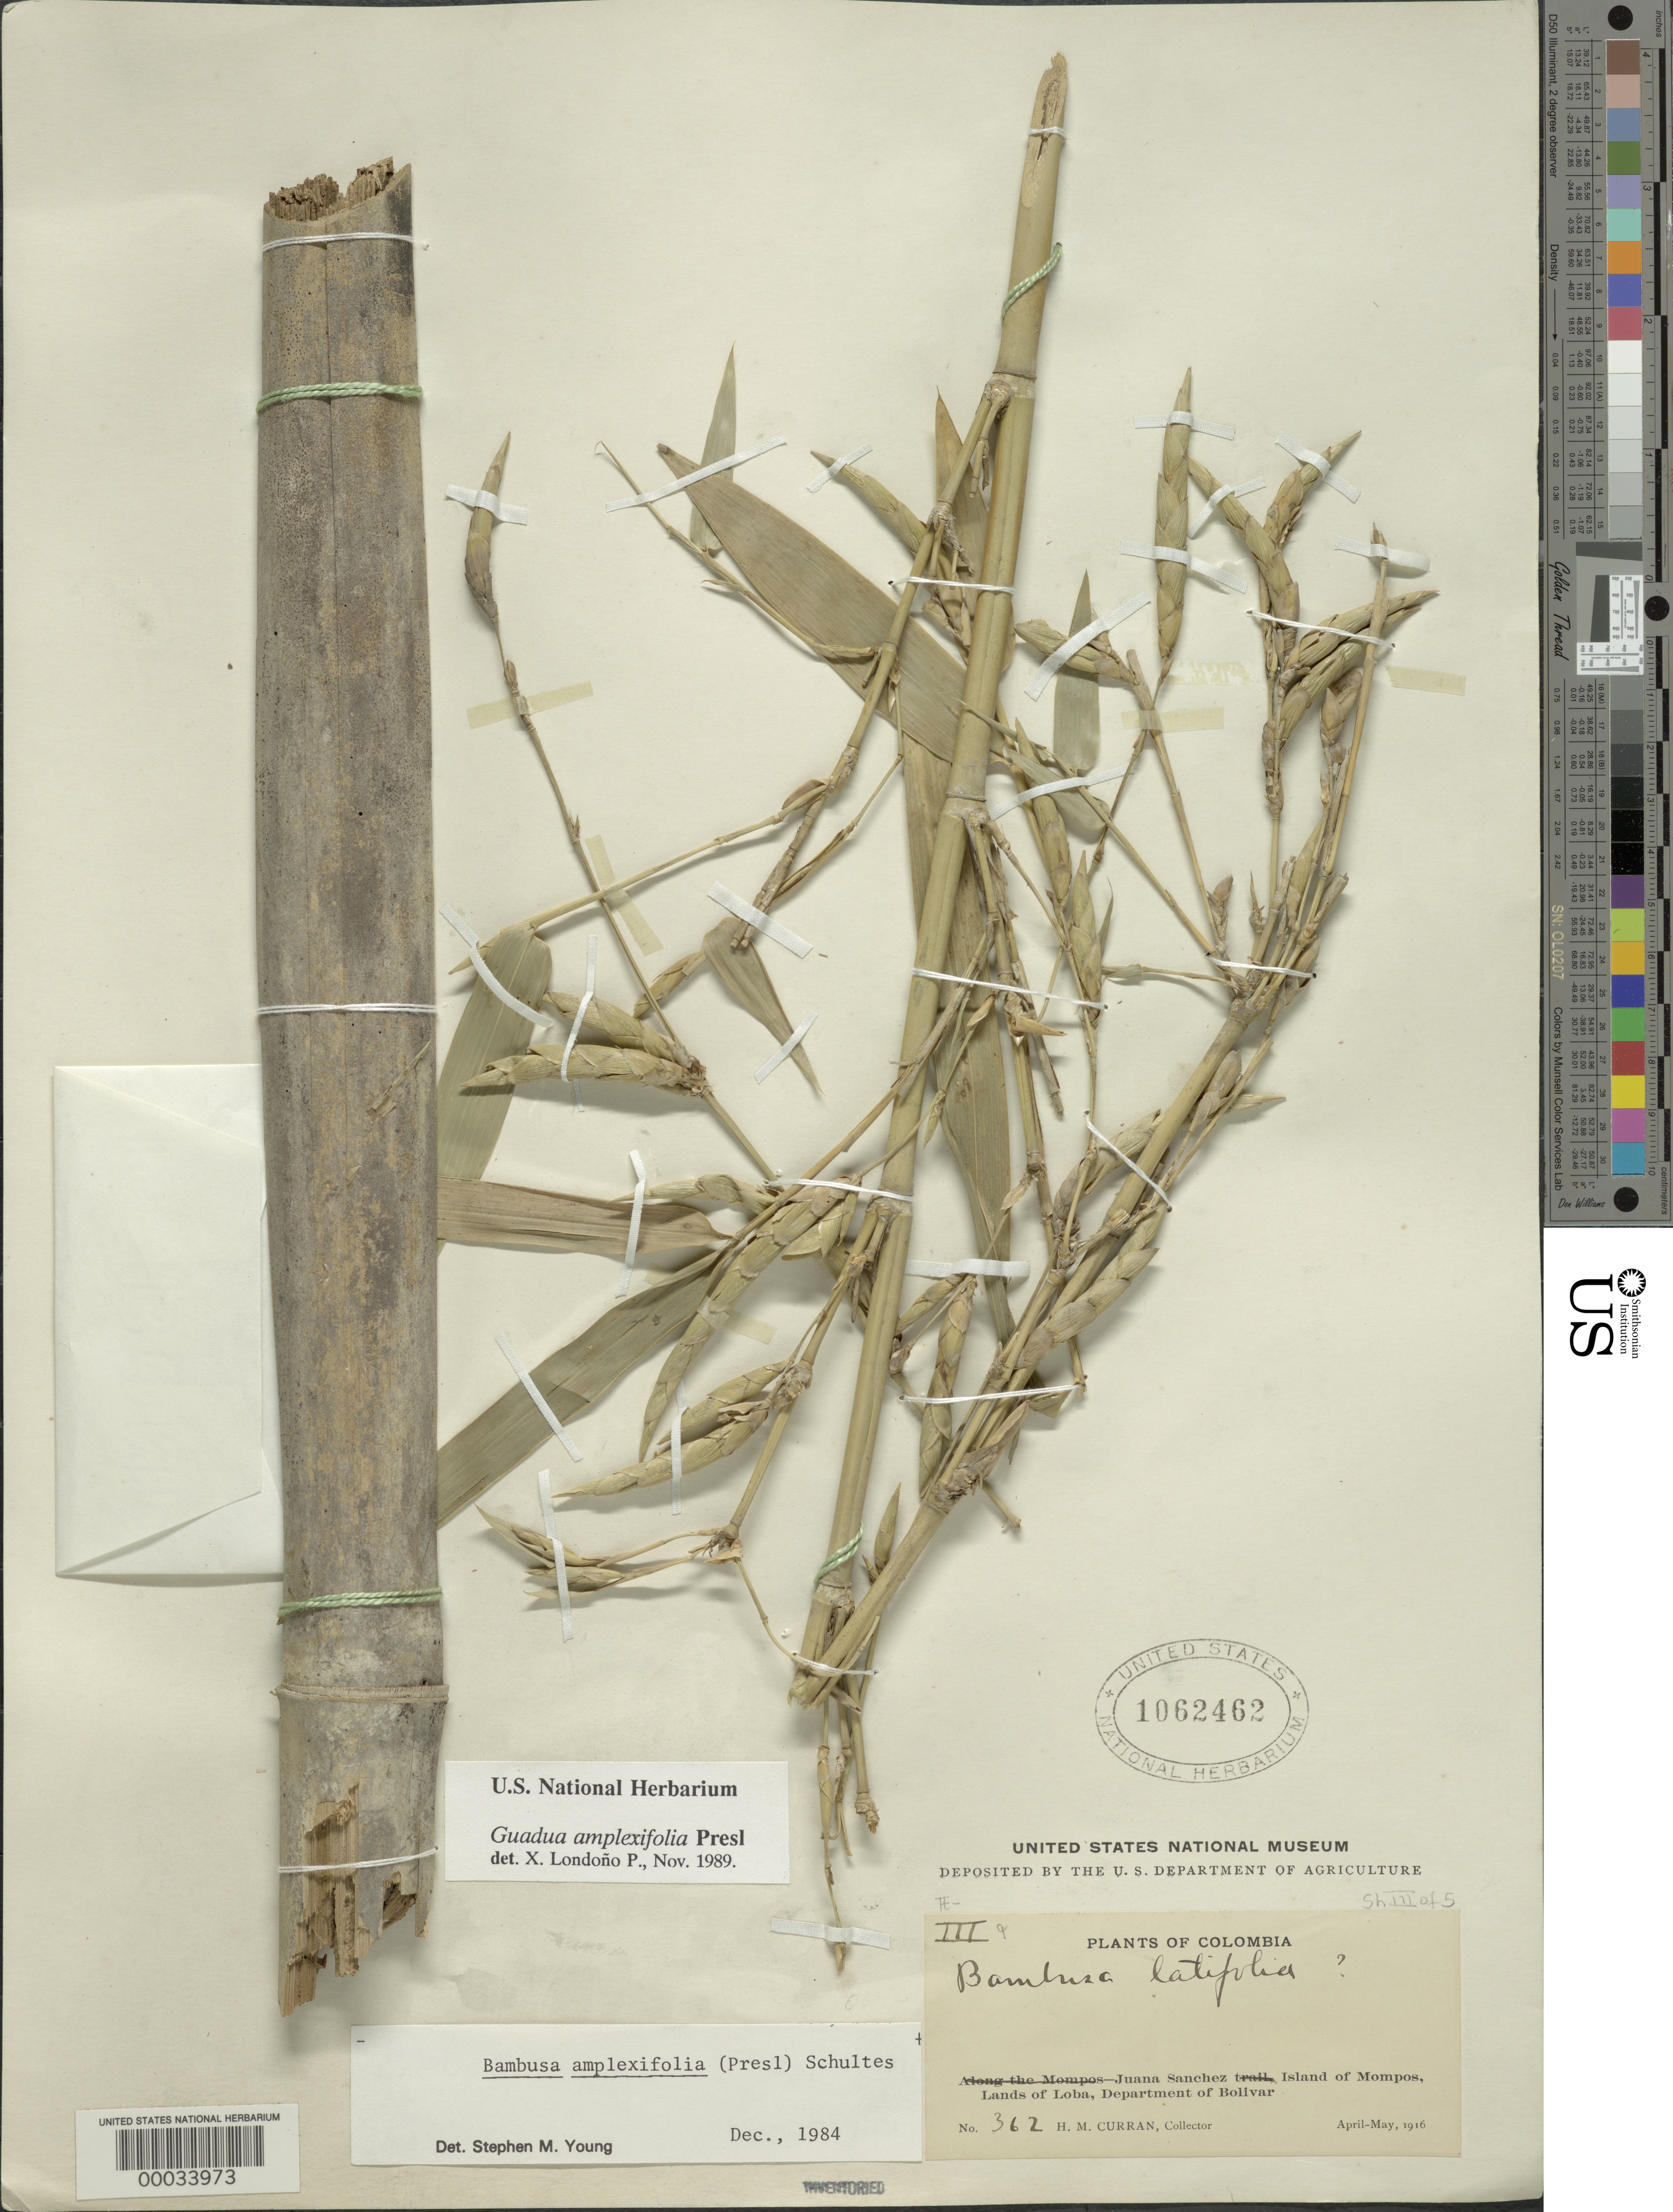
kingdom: Plantae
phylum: Tracheophyta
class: Liliopsida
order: Poales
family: Poaceae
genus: Guadua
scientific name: Guadua amplexifolia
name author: J. Presl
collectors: H. M. Curran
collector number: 362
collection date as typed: Apr 1916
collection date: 1916-04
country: Colombia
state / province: Bolívar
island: Mompos I.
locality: Juana Sanchez, Island of Mompos, Lands of Loba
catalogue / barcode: US 1062462